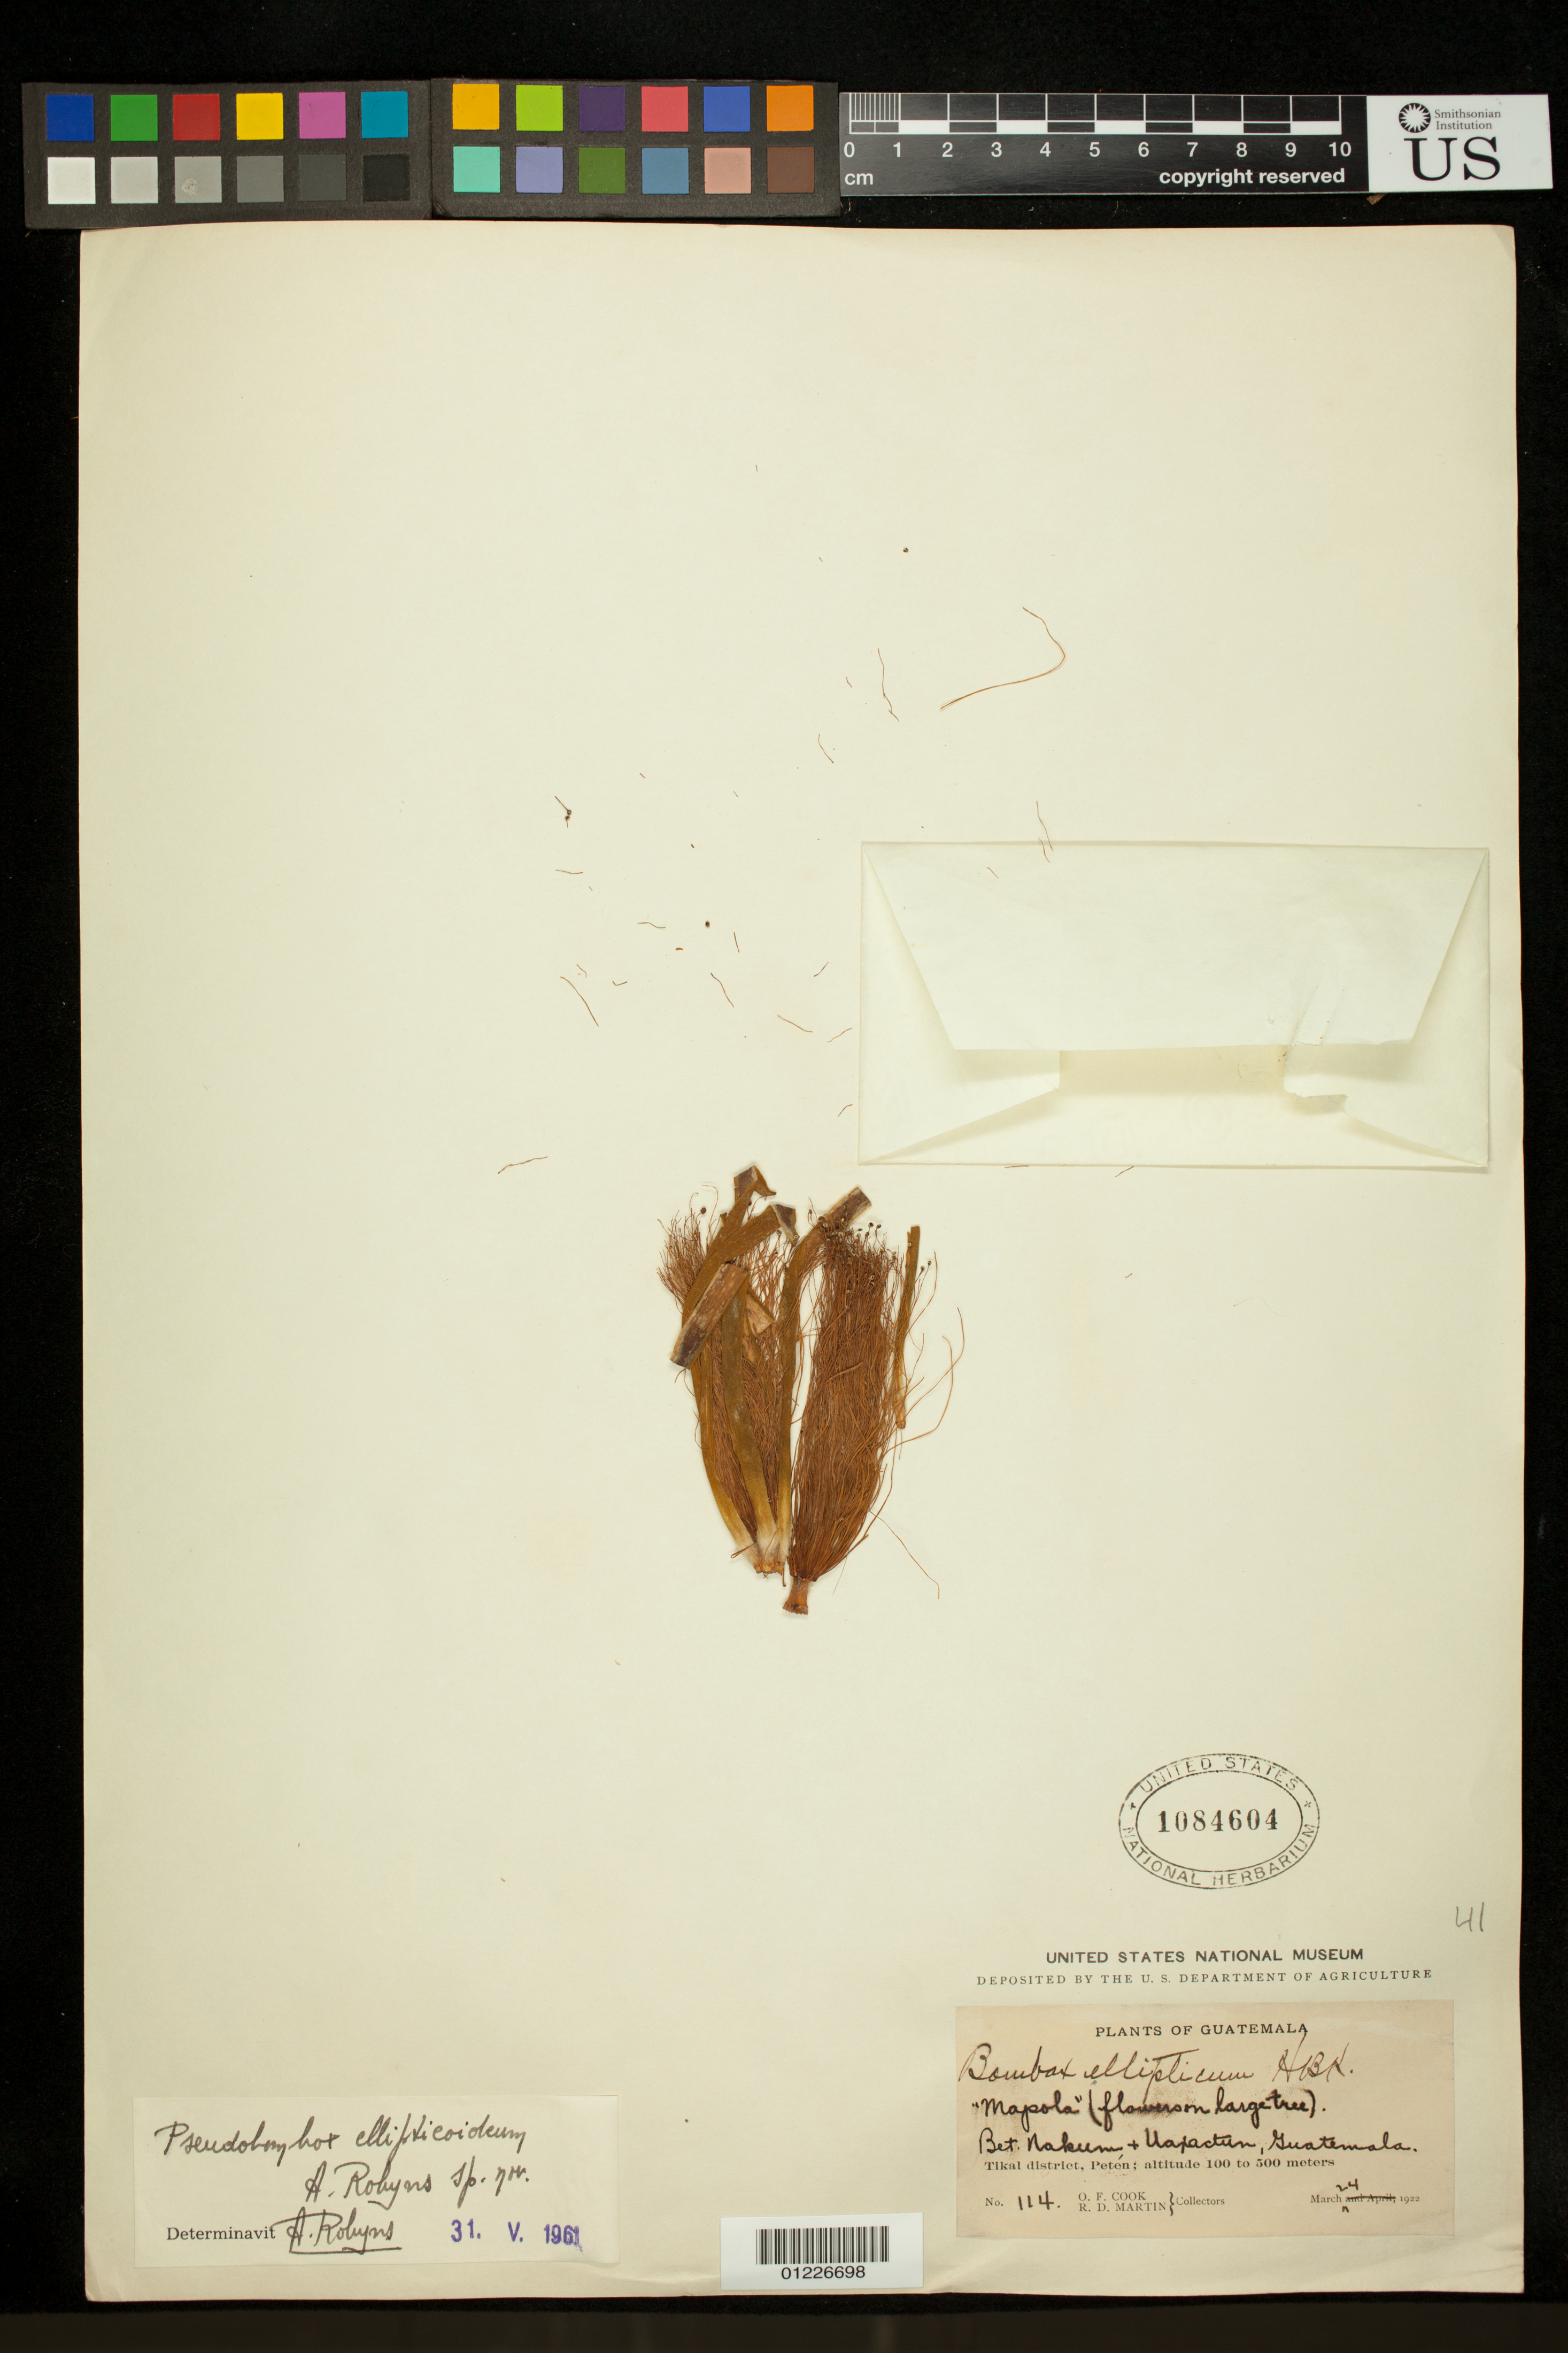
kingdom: Plantae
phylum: Tracheophyta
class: Magnoliopsida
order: Malvales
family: Malvaceae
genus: Pseudobombax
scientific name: Pseudobombax ellipticoideum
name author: A. Robyns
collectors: O. F. Cook & R. D. Martin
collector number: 114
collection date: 1922-03-24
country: Guatemala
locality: Tikal district, Peten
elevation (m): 100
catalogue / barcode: US 1084604